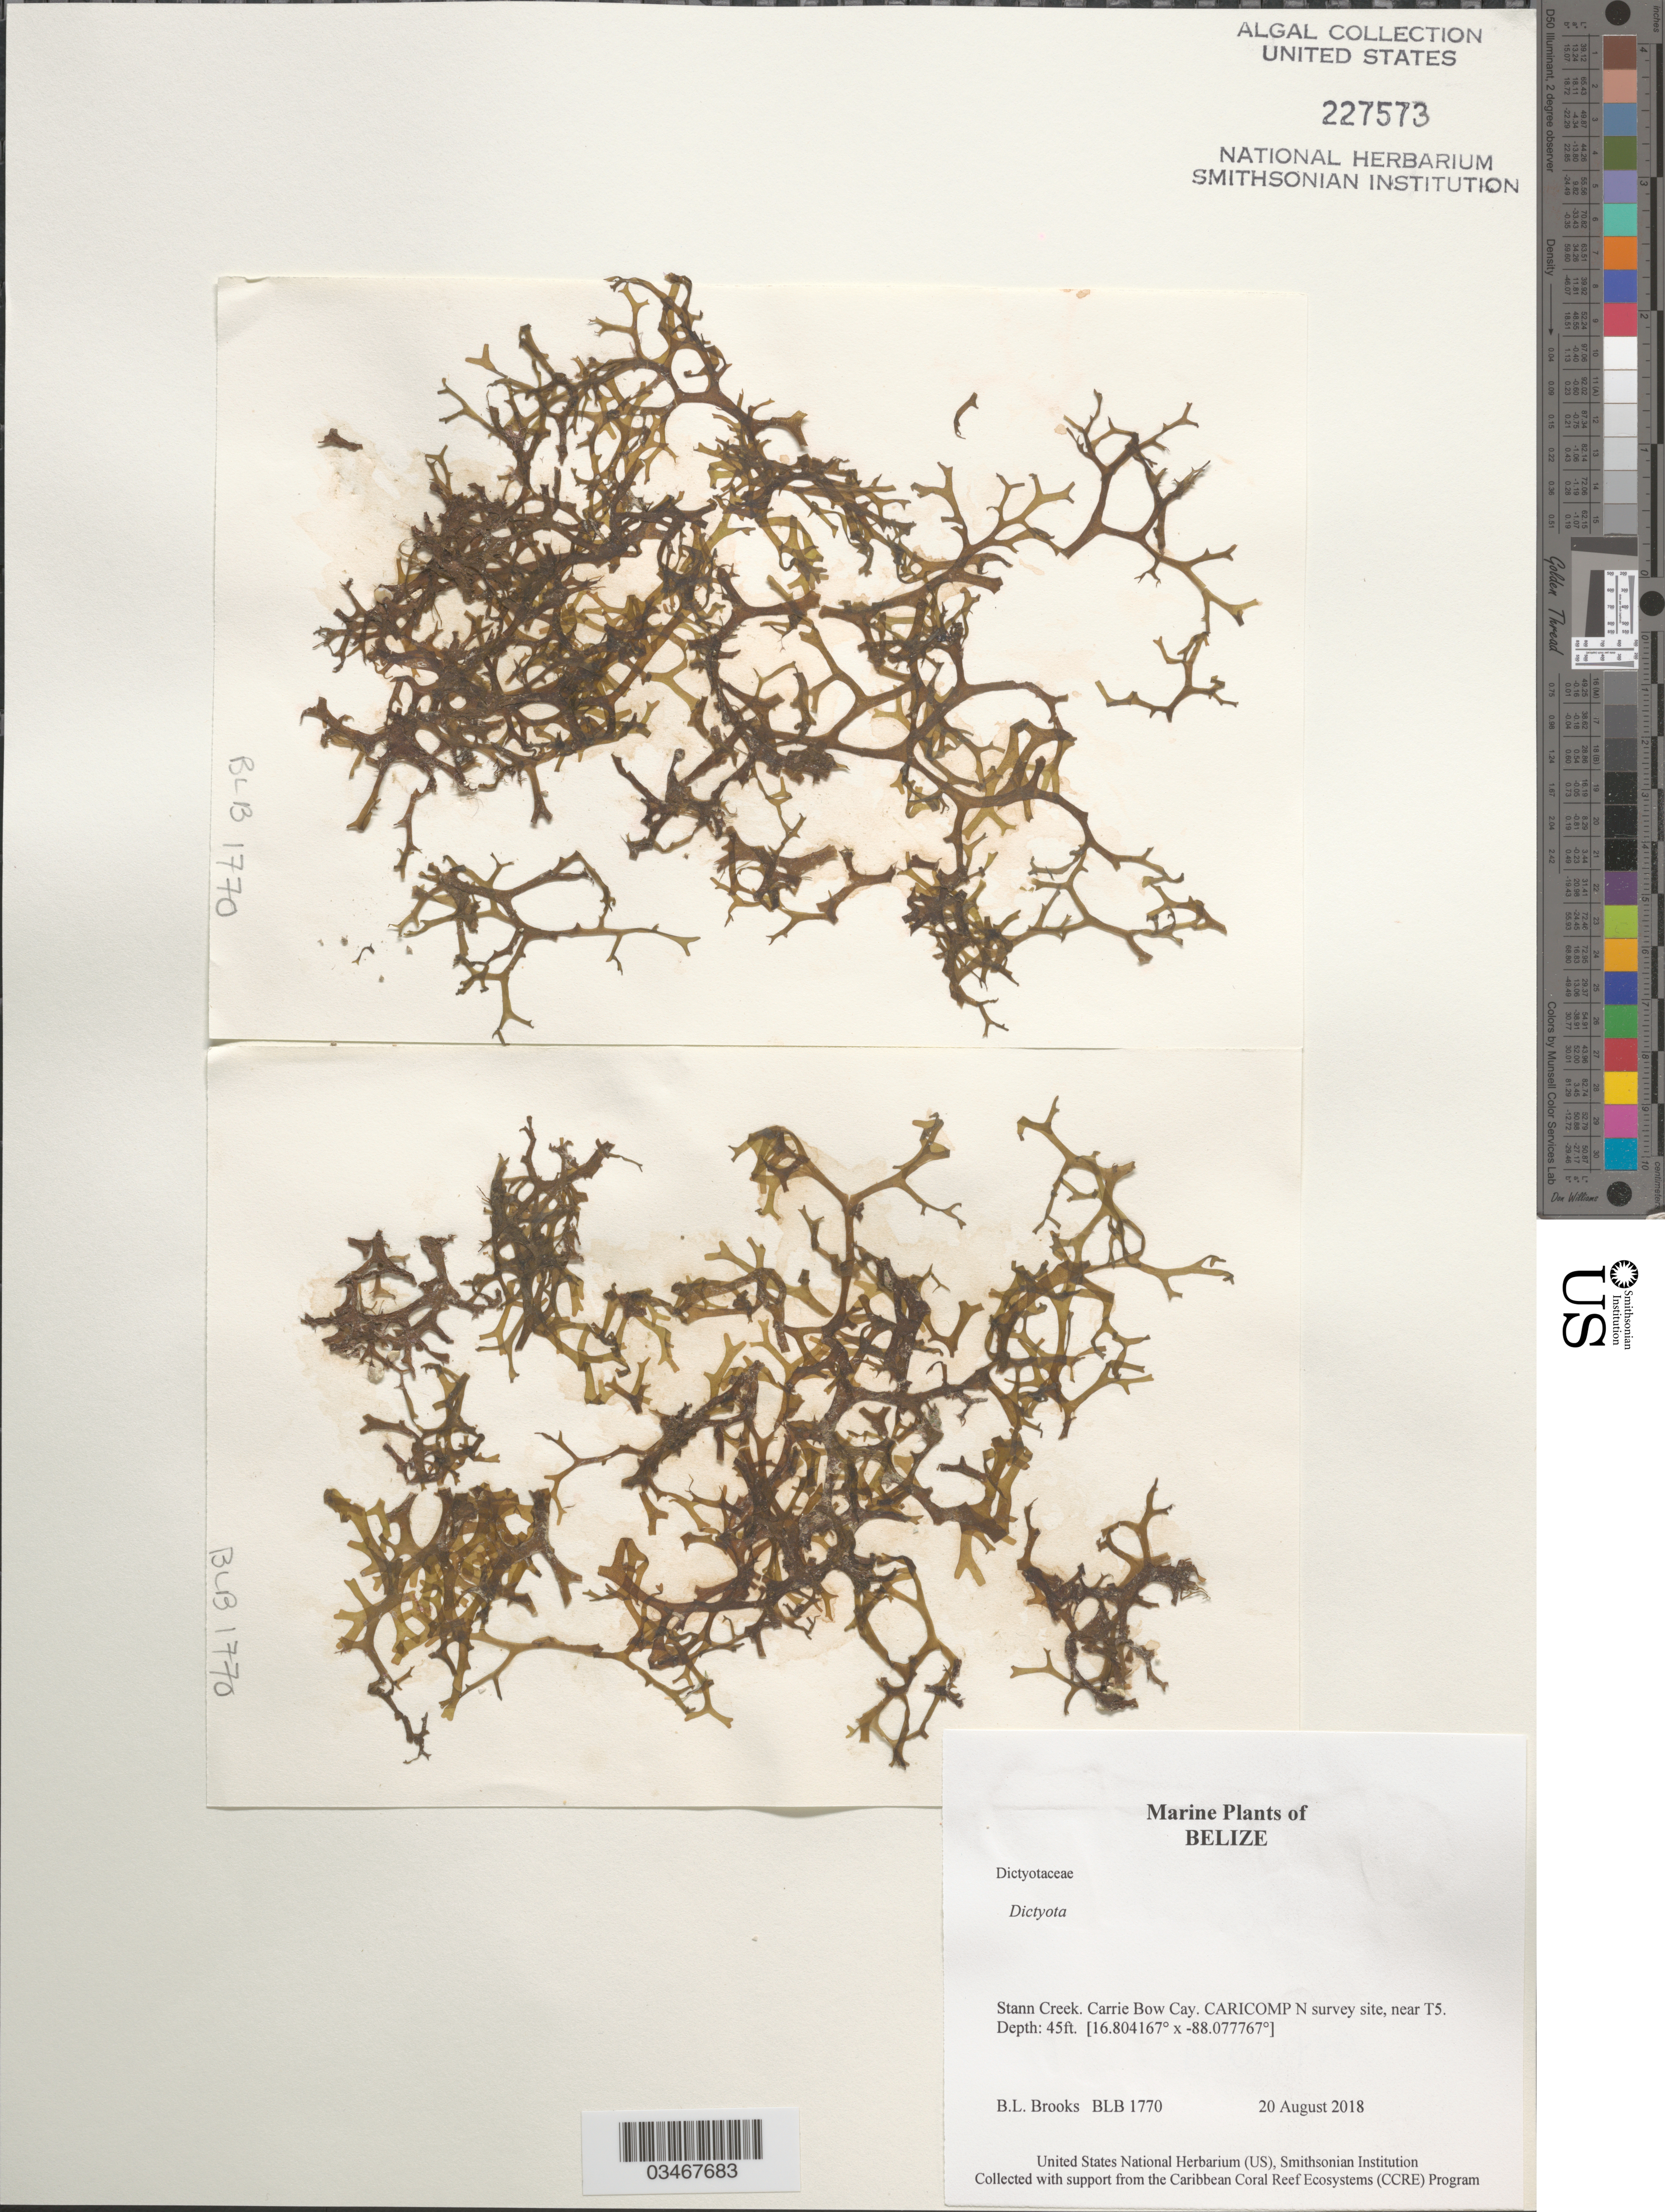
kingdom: Chromista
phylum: Ochrophyta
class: Phaeophyceae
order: Dictyotales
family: Dictyotaceae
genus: Dictyota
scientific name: Dictyota sp.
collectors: B. Brooks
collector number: BLB 1770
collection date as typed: Transcribed d/m/y: 20/8/2018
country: Belize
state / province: Stann Creek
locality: Carrie Bow Cay. CARICOMP N survey site, near T5.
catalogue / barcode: US 227573